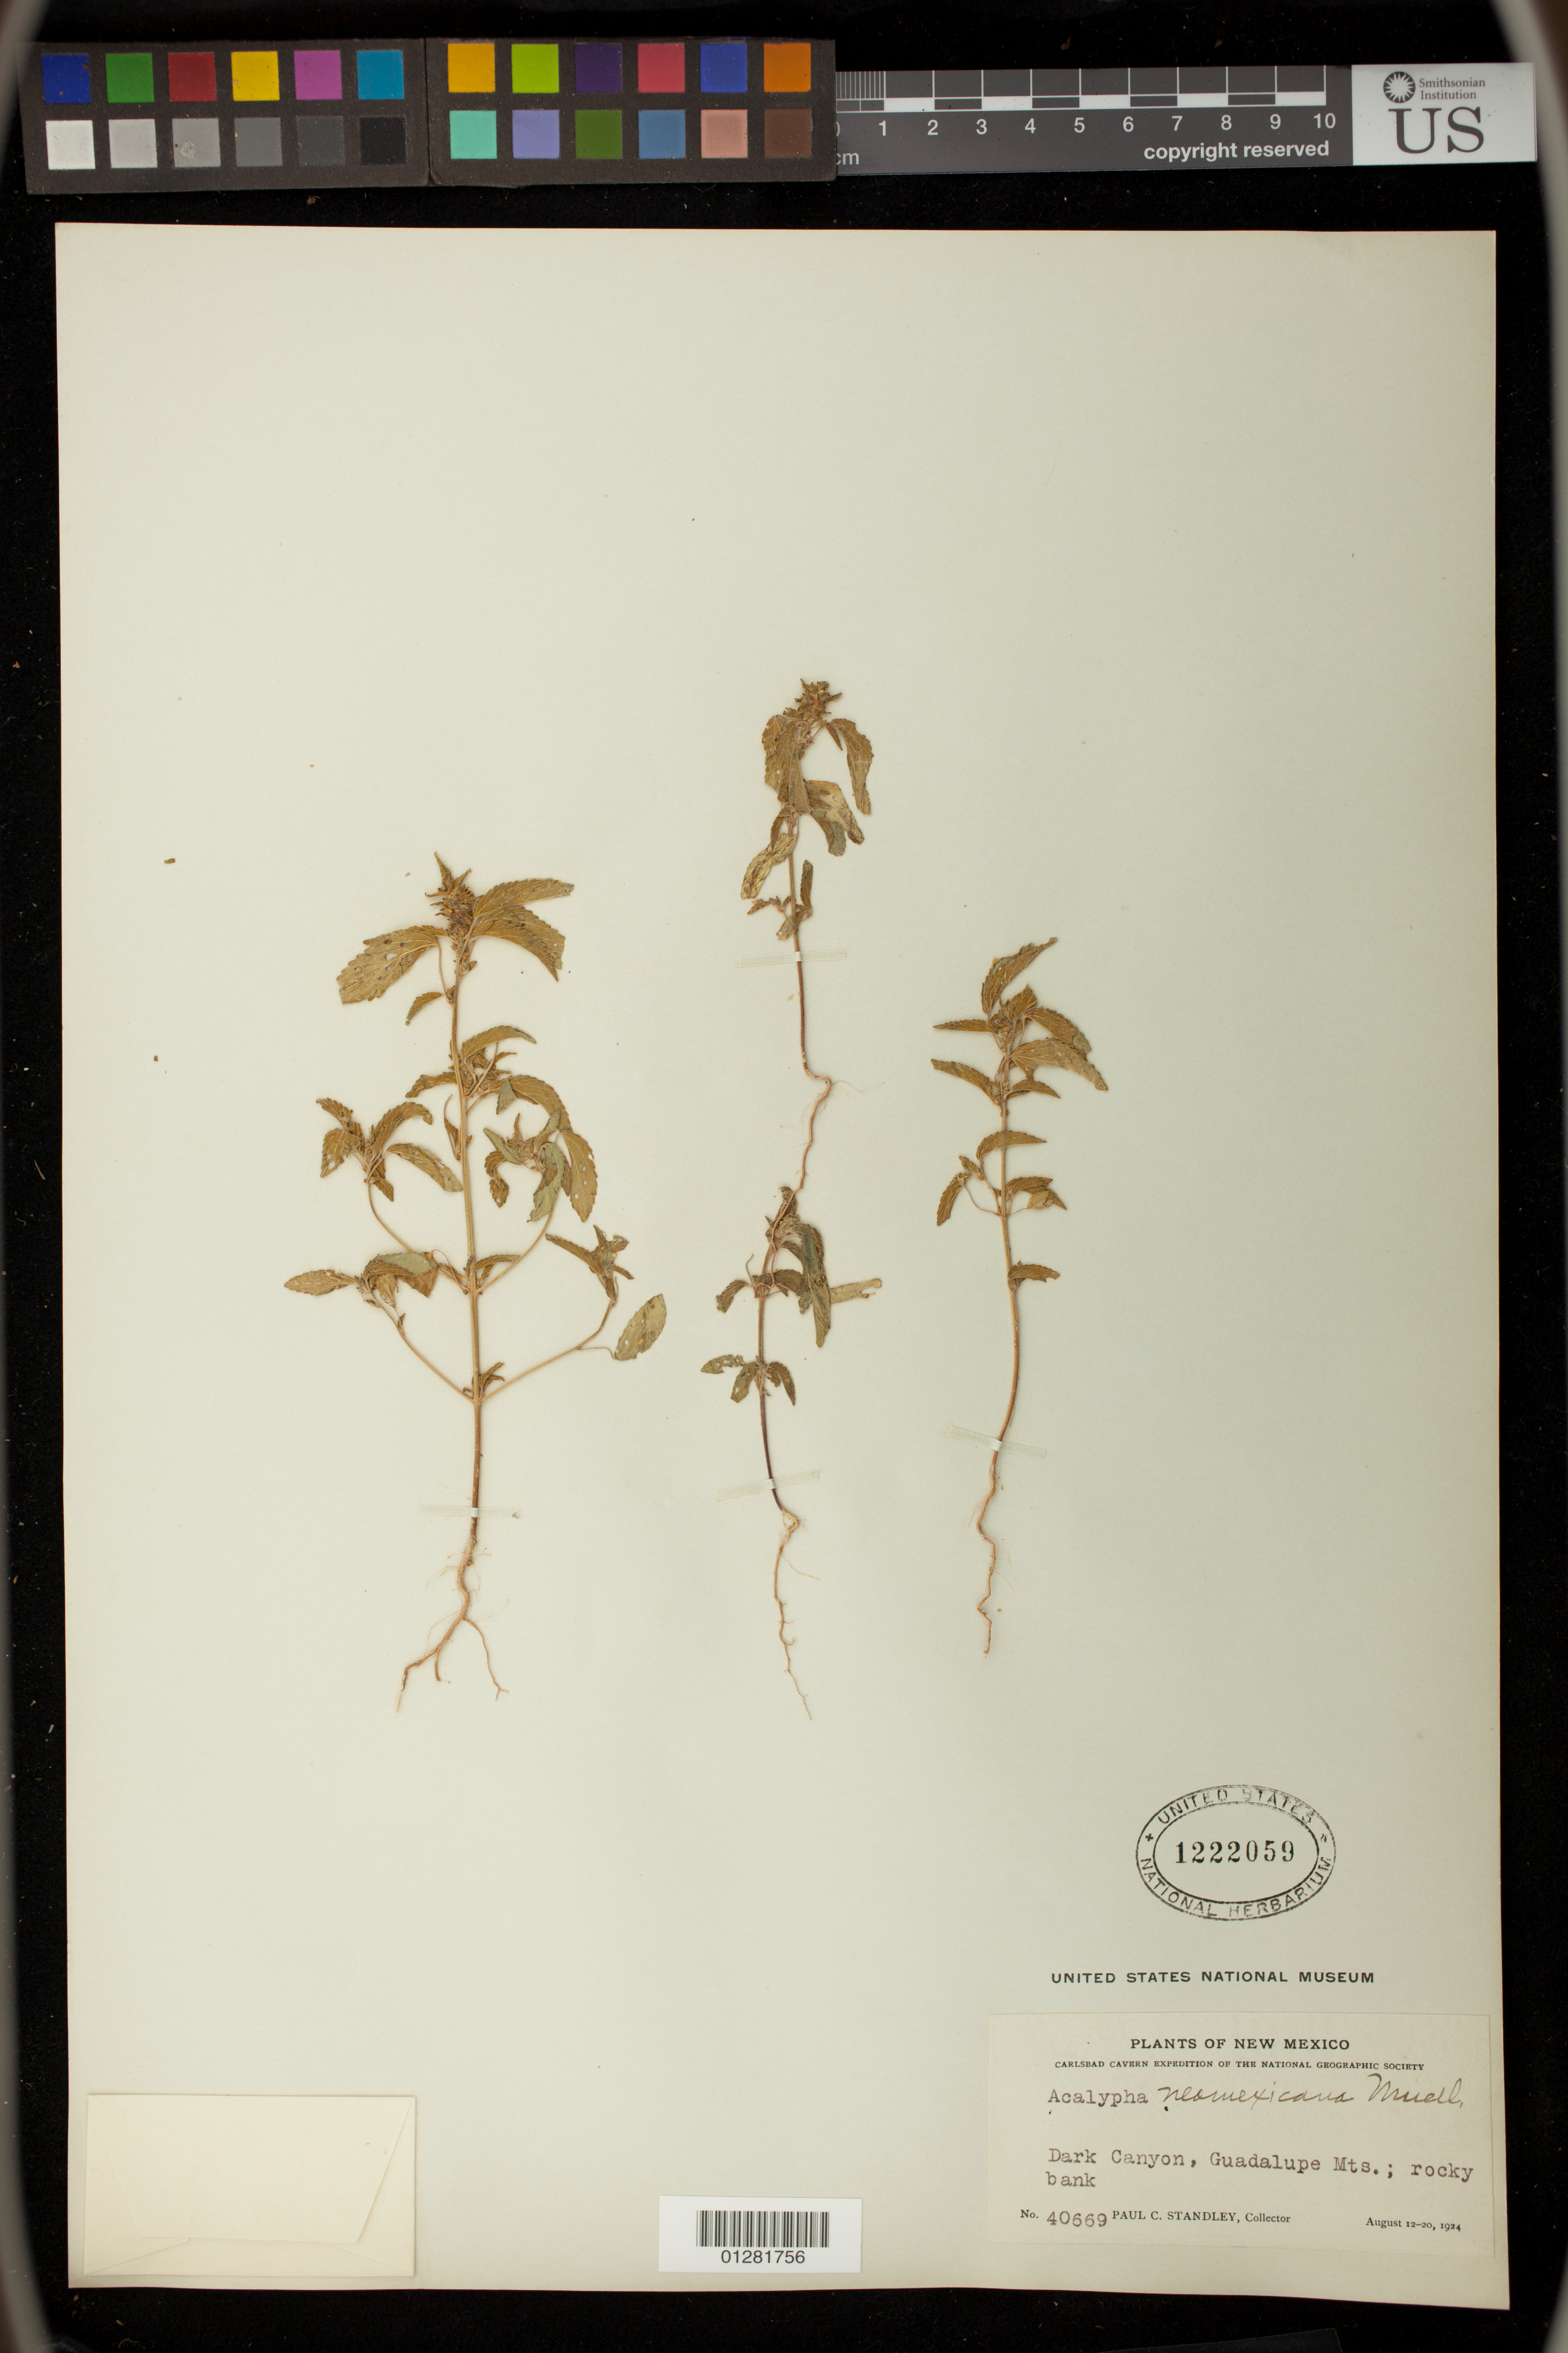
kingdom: Plantae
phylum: Tracheophyta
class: Magnoliopsida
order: Malpighiales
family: Euphorbiaceae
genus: Acalypha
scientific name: Acalypha neomexicana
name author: Müll. Arg.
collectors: P. C. Standley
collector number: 40669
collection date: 1924-08-12/1924-08-20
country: United States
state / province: New Mexico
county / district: Hidalgo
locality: Dark Canyon, Guadalupe Mts.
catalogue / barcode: US 1222059